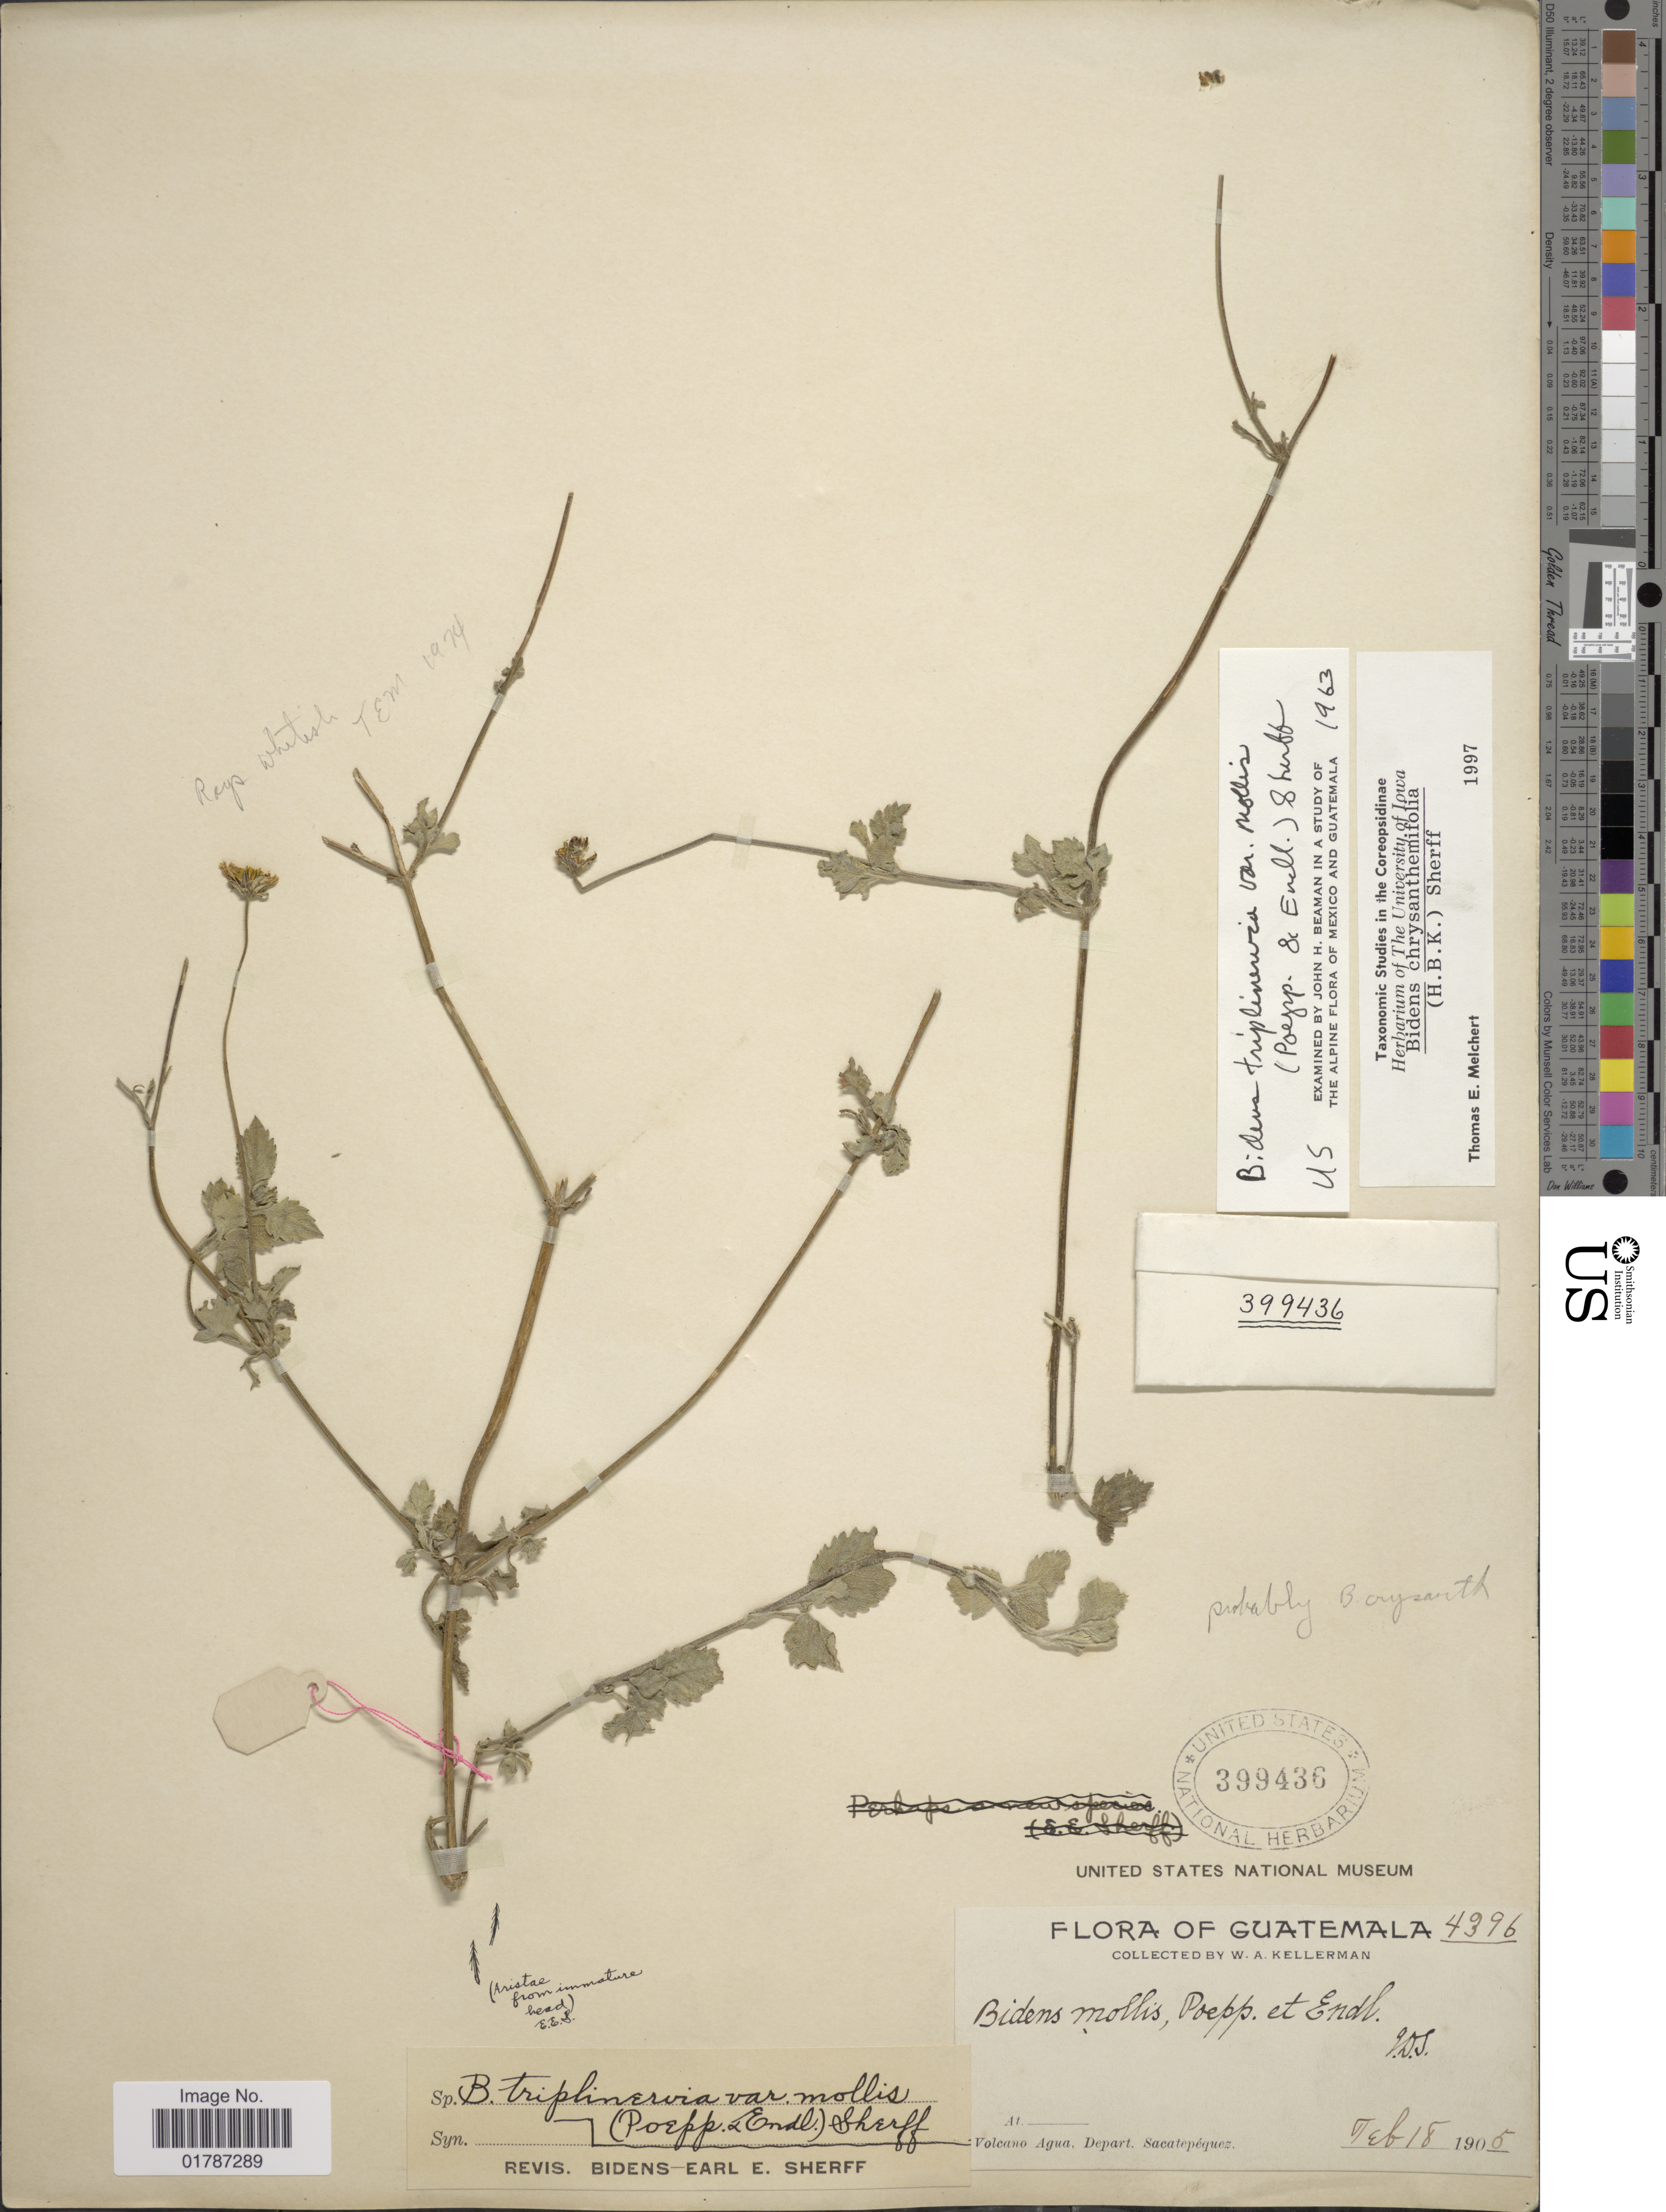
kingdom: Plantae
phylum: Tracheophyta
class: Magnoliopsida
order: Asterales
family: Asteraceae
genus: Bidens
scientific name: Bidens chrysanthemifolia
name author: (Kunth) Sherff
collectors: W. Kellerman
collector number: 4396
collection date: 1905-02-18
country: Guatemala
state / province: Sacatepéquez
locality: Volcano Agua, Depart. Sacatepequez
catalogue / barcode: US 399436